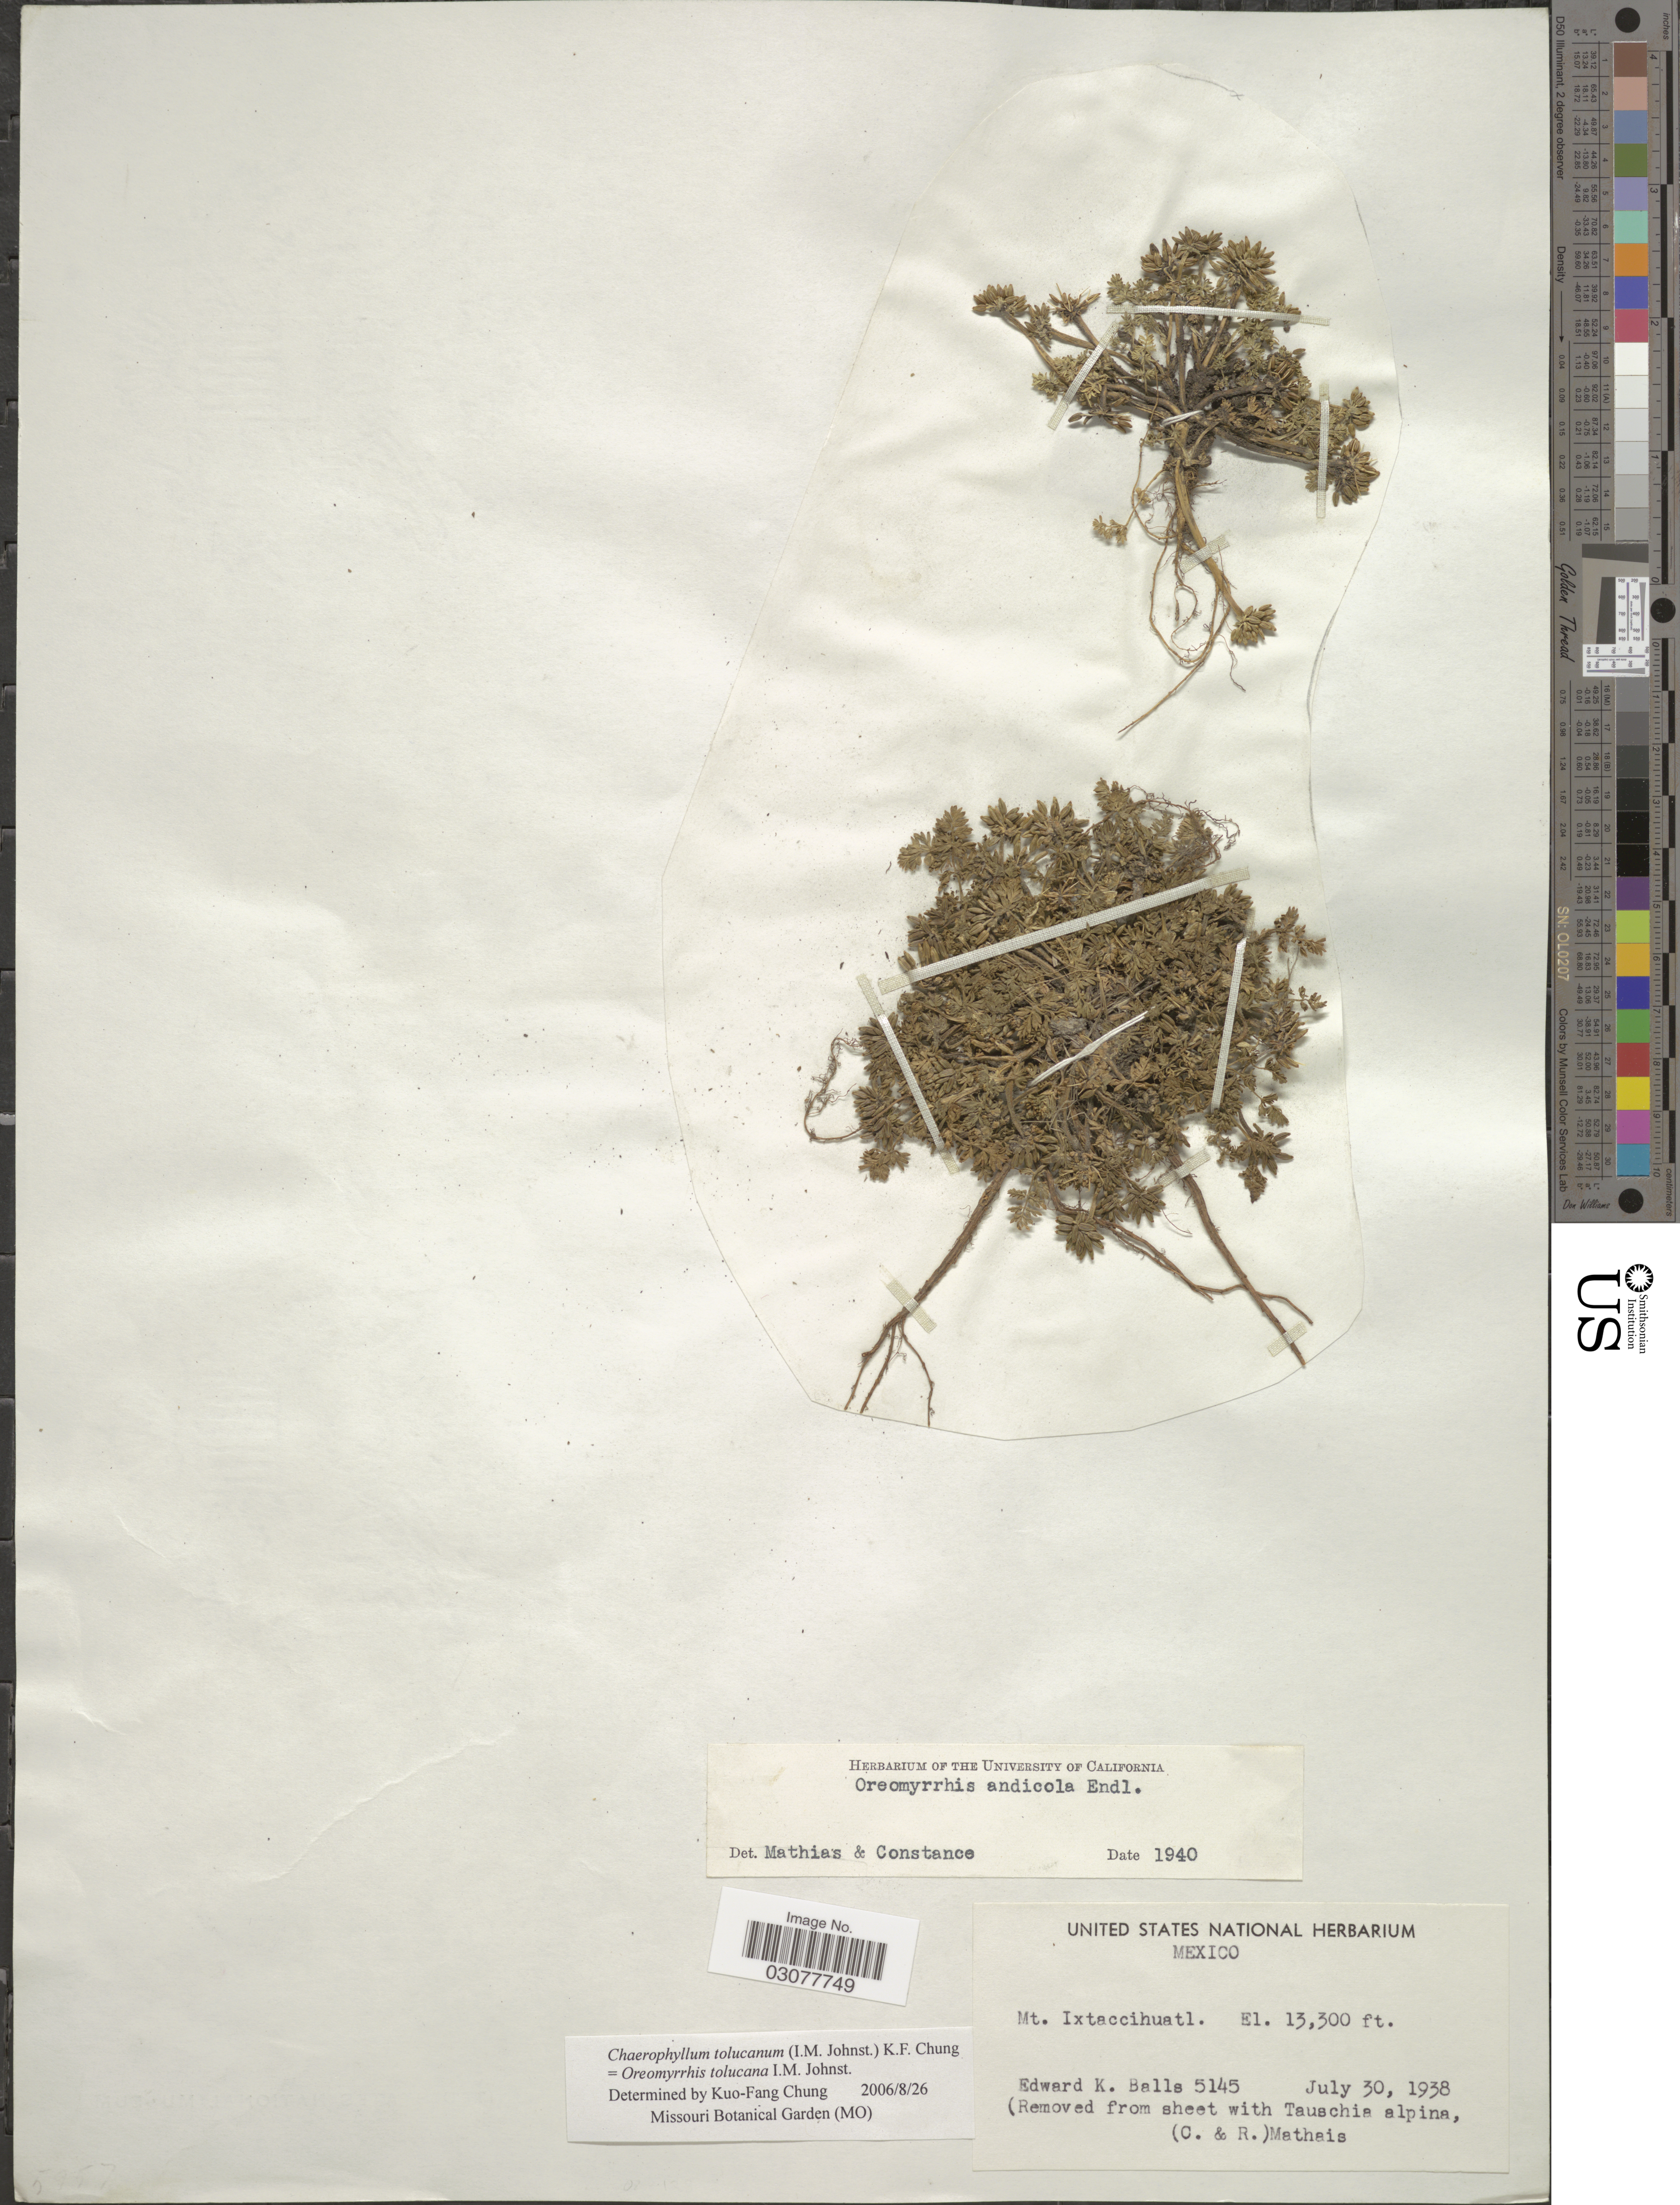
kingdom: Plantae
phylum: Tracheophyta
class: Magnoliopsida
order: Apiales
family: Apiaceae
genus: Chaerophyllum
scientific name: Chaerophyllum tolucanum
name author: (I.M. Johnst.) K.F. Chung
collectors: E. K. Balls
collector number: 5145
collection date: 1938-07-30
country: Mexico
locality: Mt. Ixtaccihuatl.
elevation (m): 4054